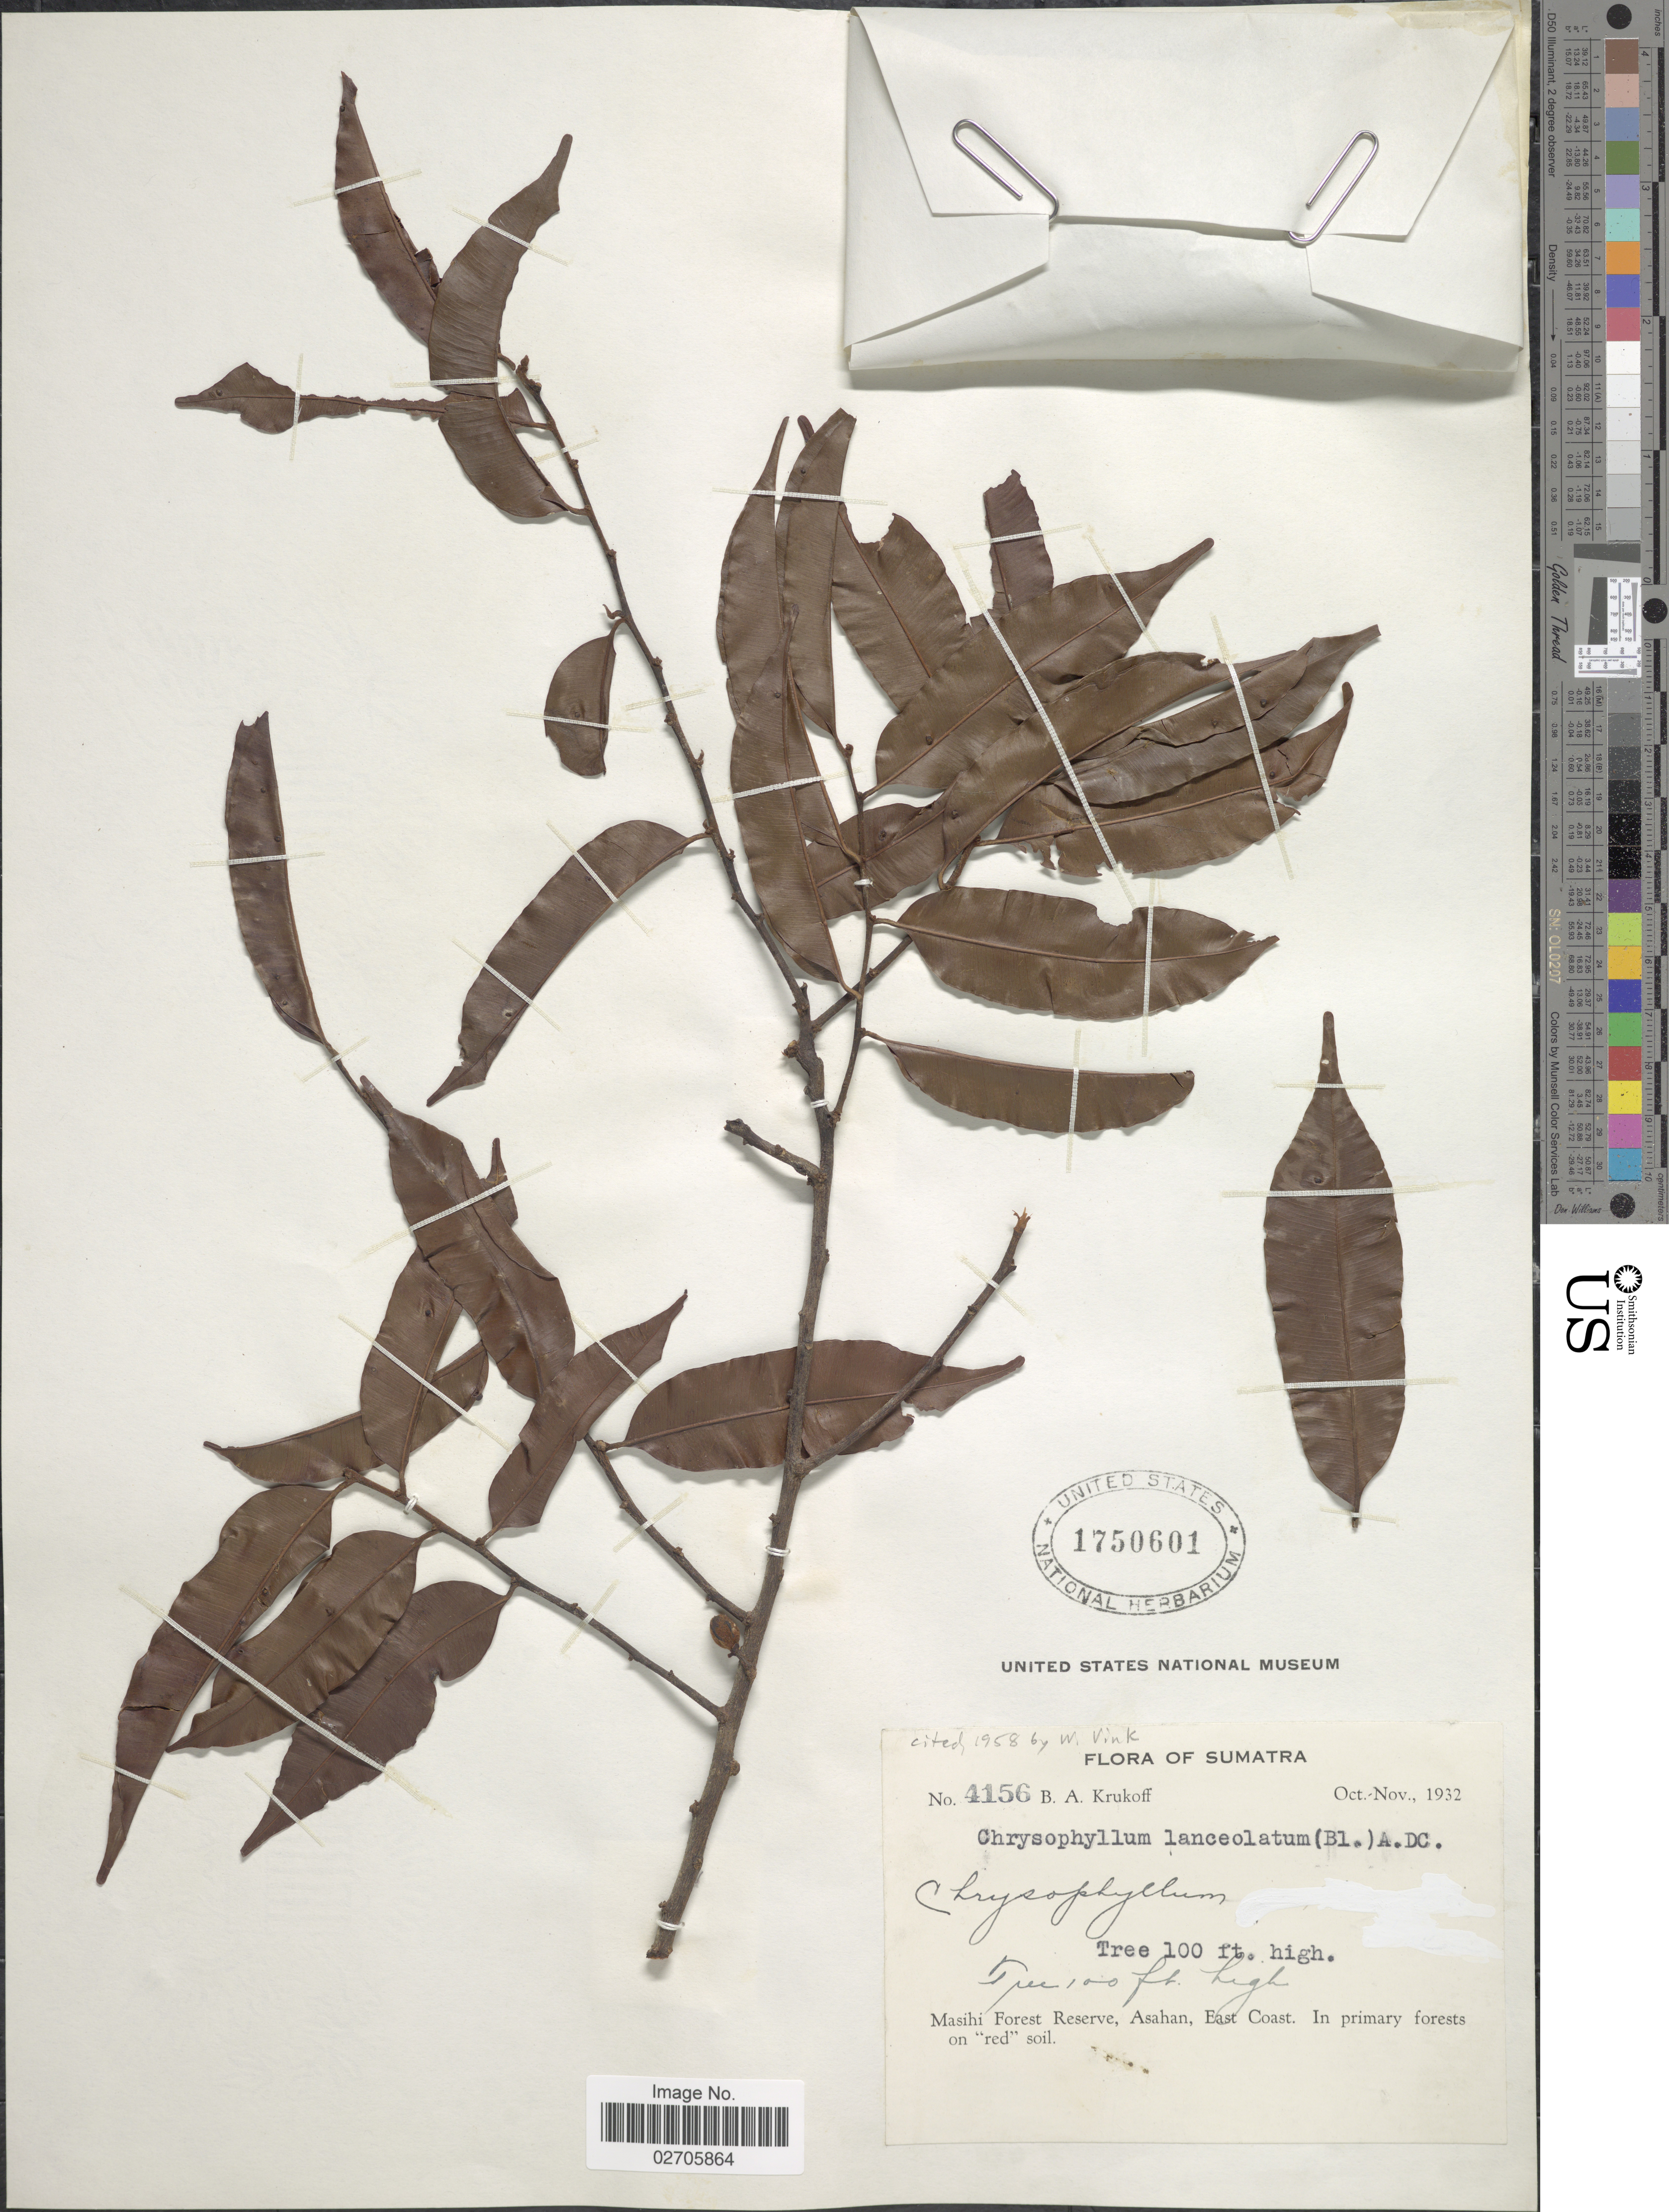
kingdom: Plantae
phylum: Tracheophyta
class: Magnoliopsida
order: Ericales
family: Sapotaceae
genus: Chrysophyllum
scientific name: Chrysophyllum lanceolatum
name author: (Blume) A. DC.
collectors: B. A. Krukoff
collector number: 4156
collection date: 1932-10/1932-11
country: Indonesia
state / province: Sumatra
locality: Masihi Forest Reserve, Asahan, East Coast. In primary forests on 'red' soil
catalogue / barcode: US 1750601